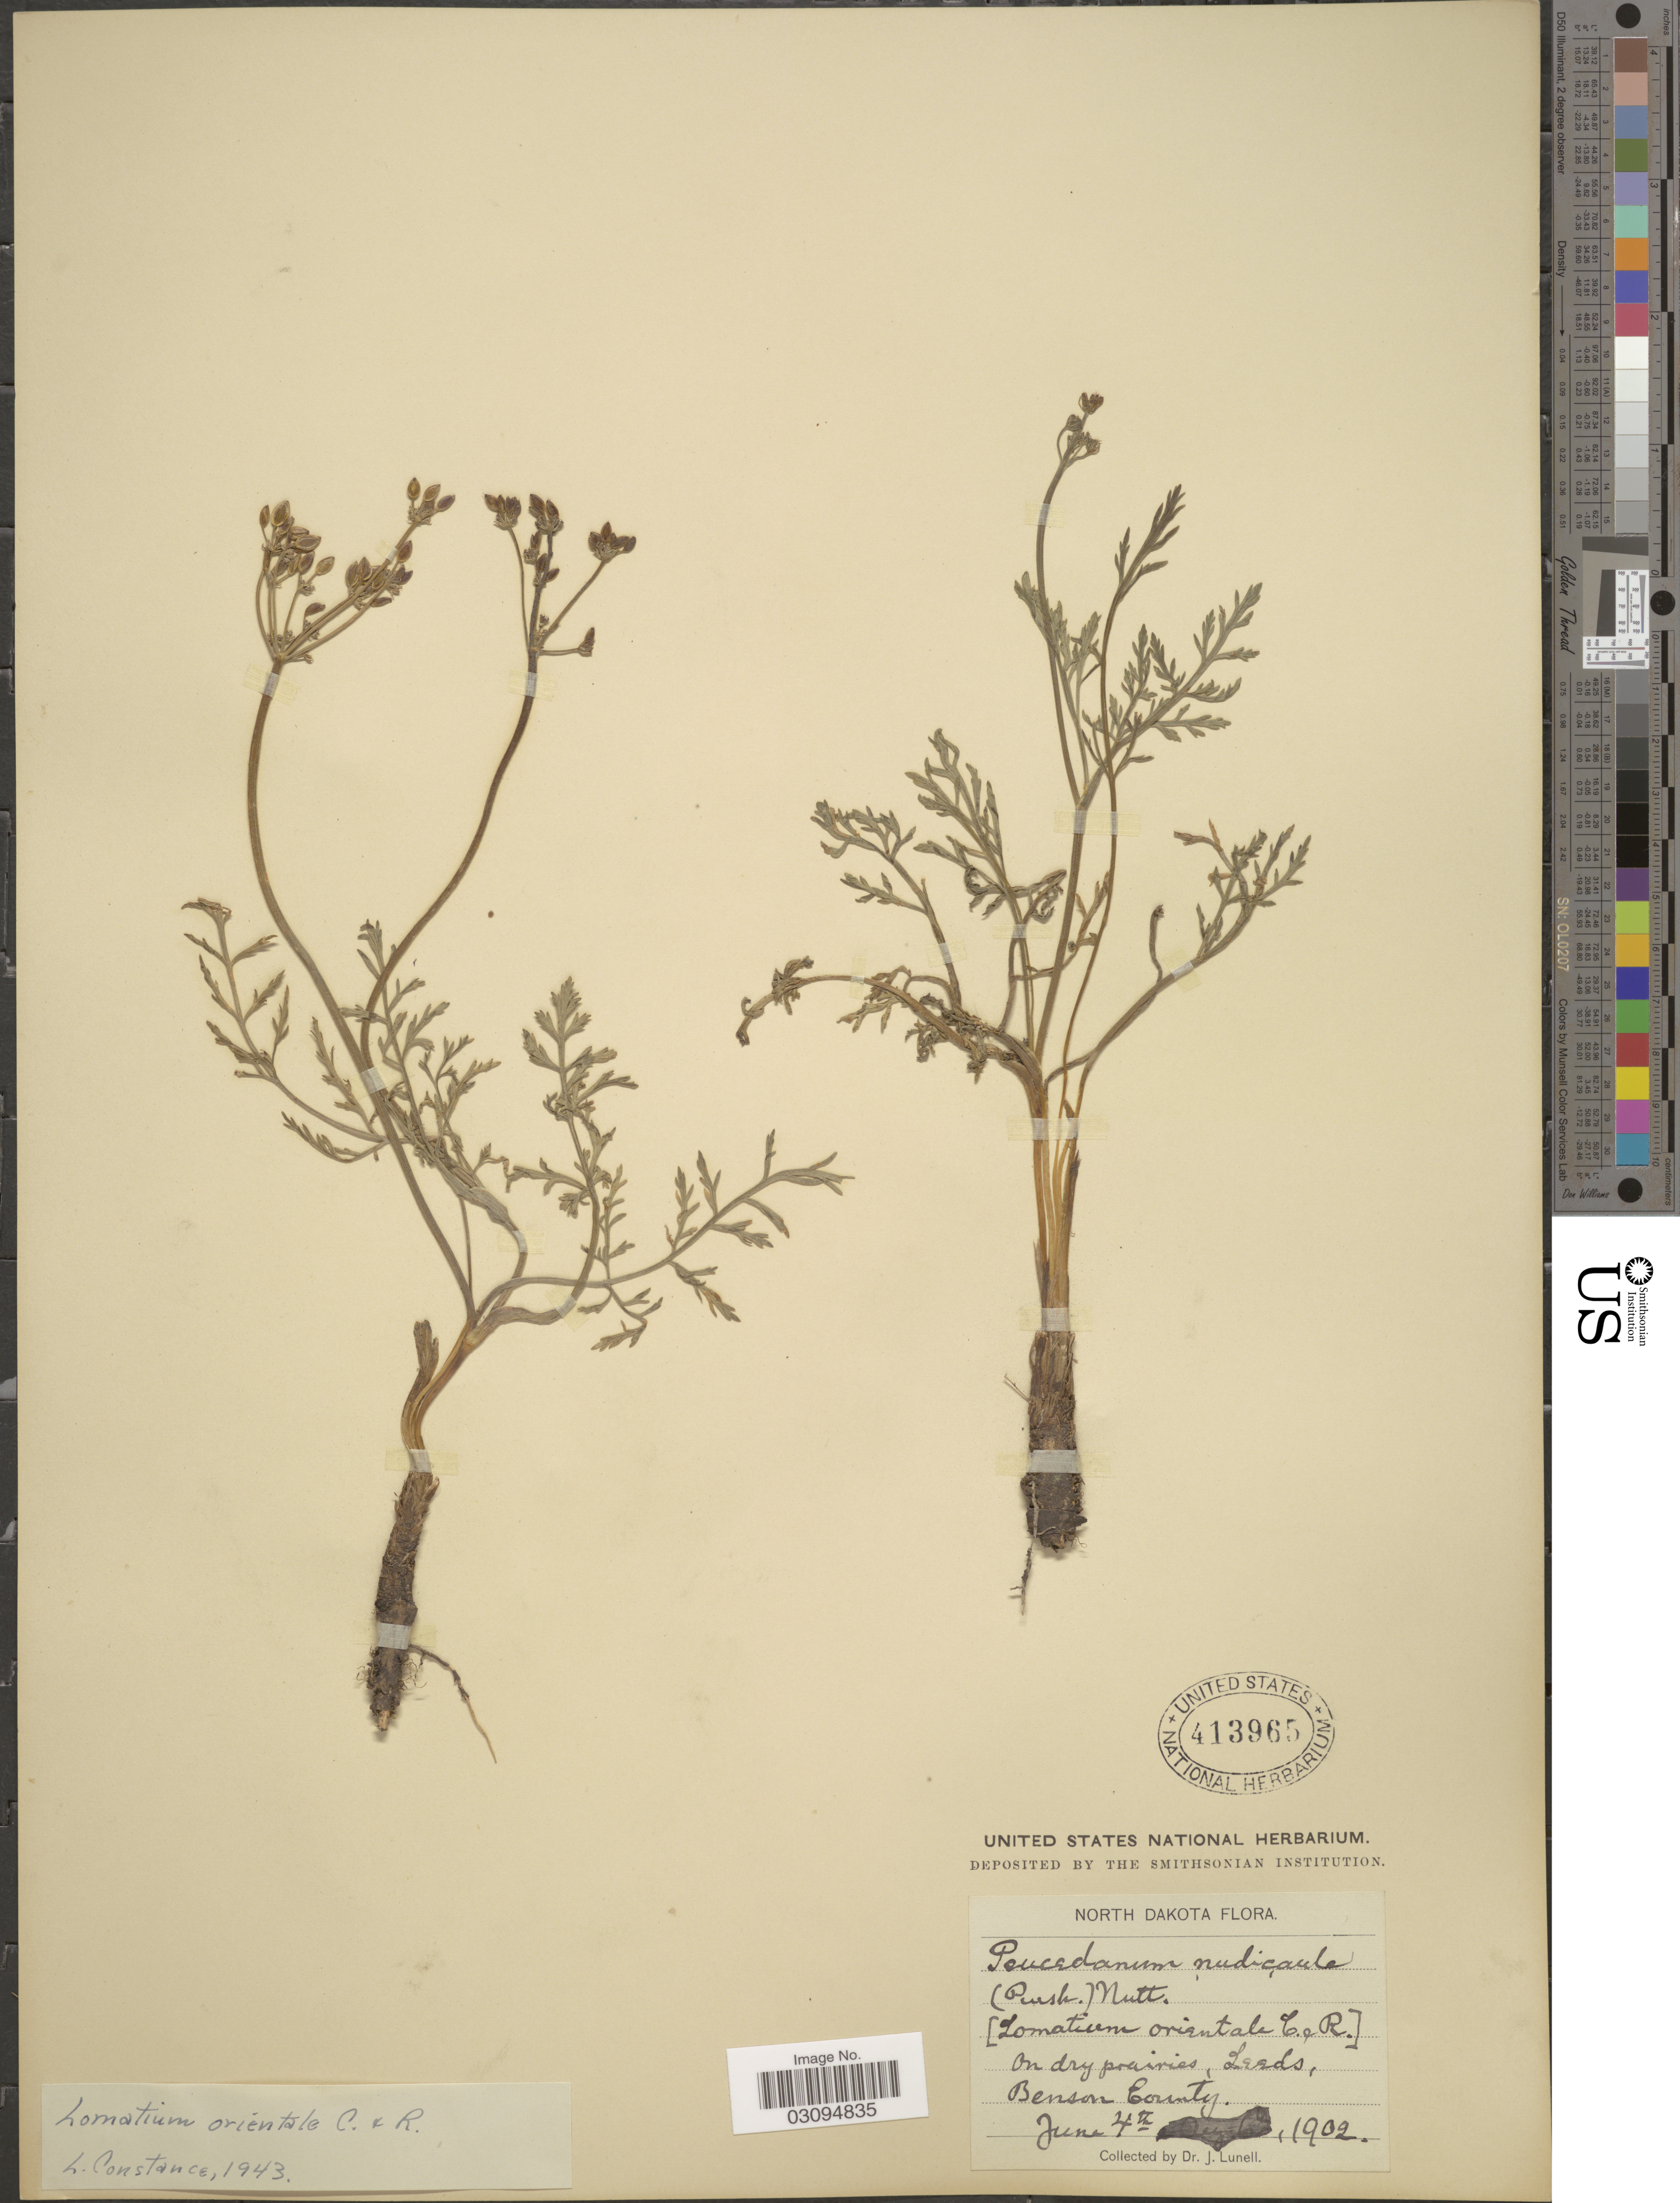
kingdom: Plantae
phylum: Tracheophyta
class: Magnoliopsida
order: Apiales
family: Apiaceae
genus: Lomatium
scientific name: Lomatium orientale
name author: J.M. Coult. & Rose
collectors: J. Lunell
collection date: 1902-06-04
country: United States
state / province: North Dakota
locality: On dry prairies, Leeds, Benson County.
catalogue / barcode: US 413965